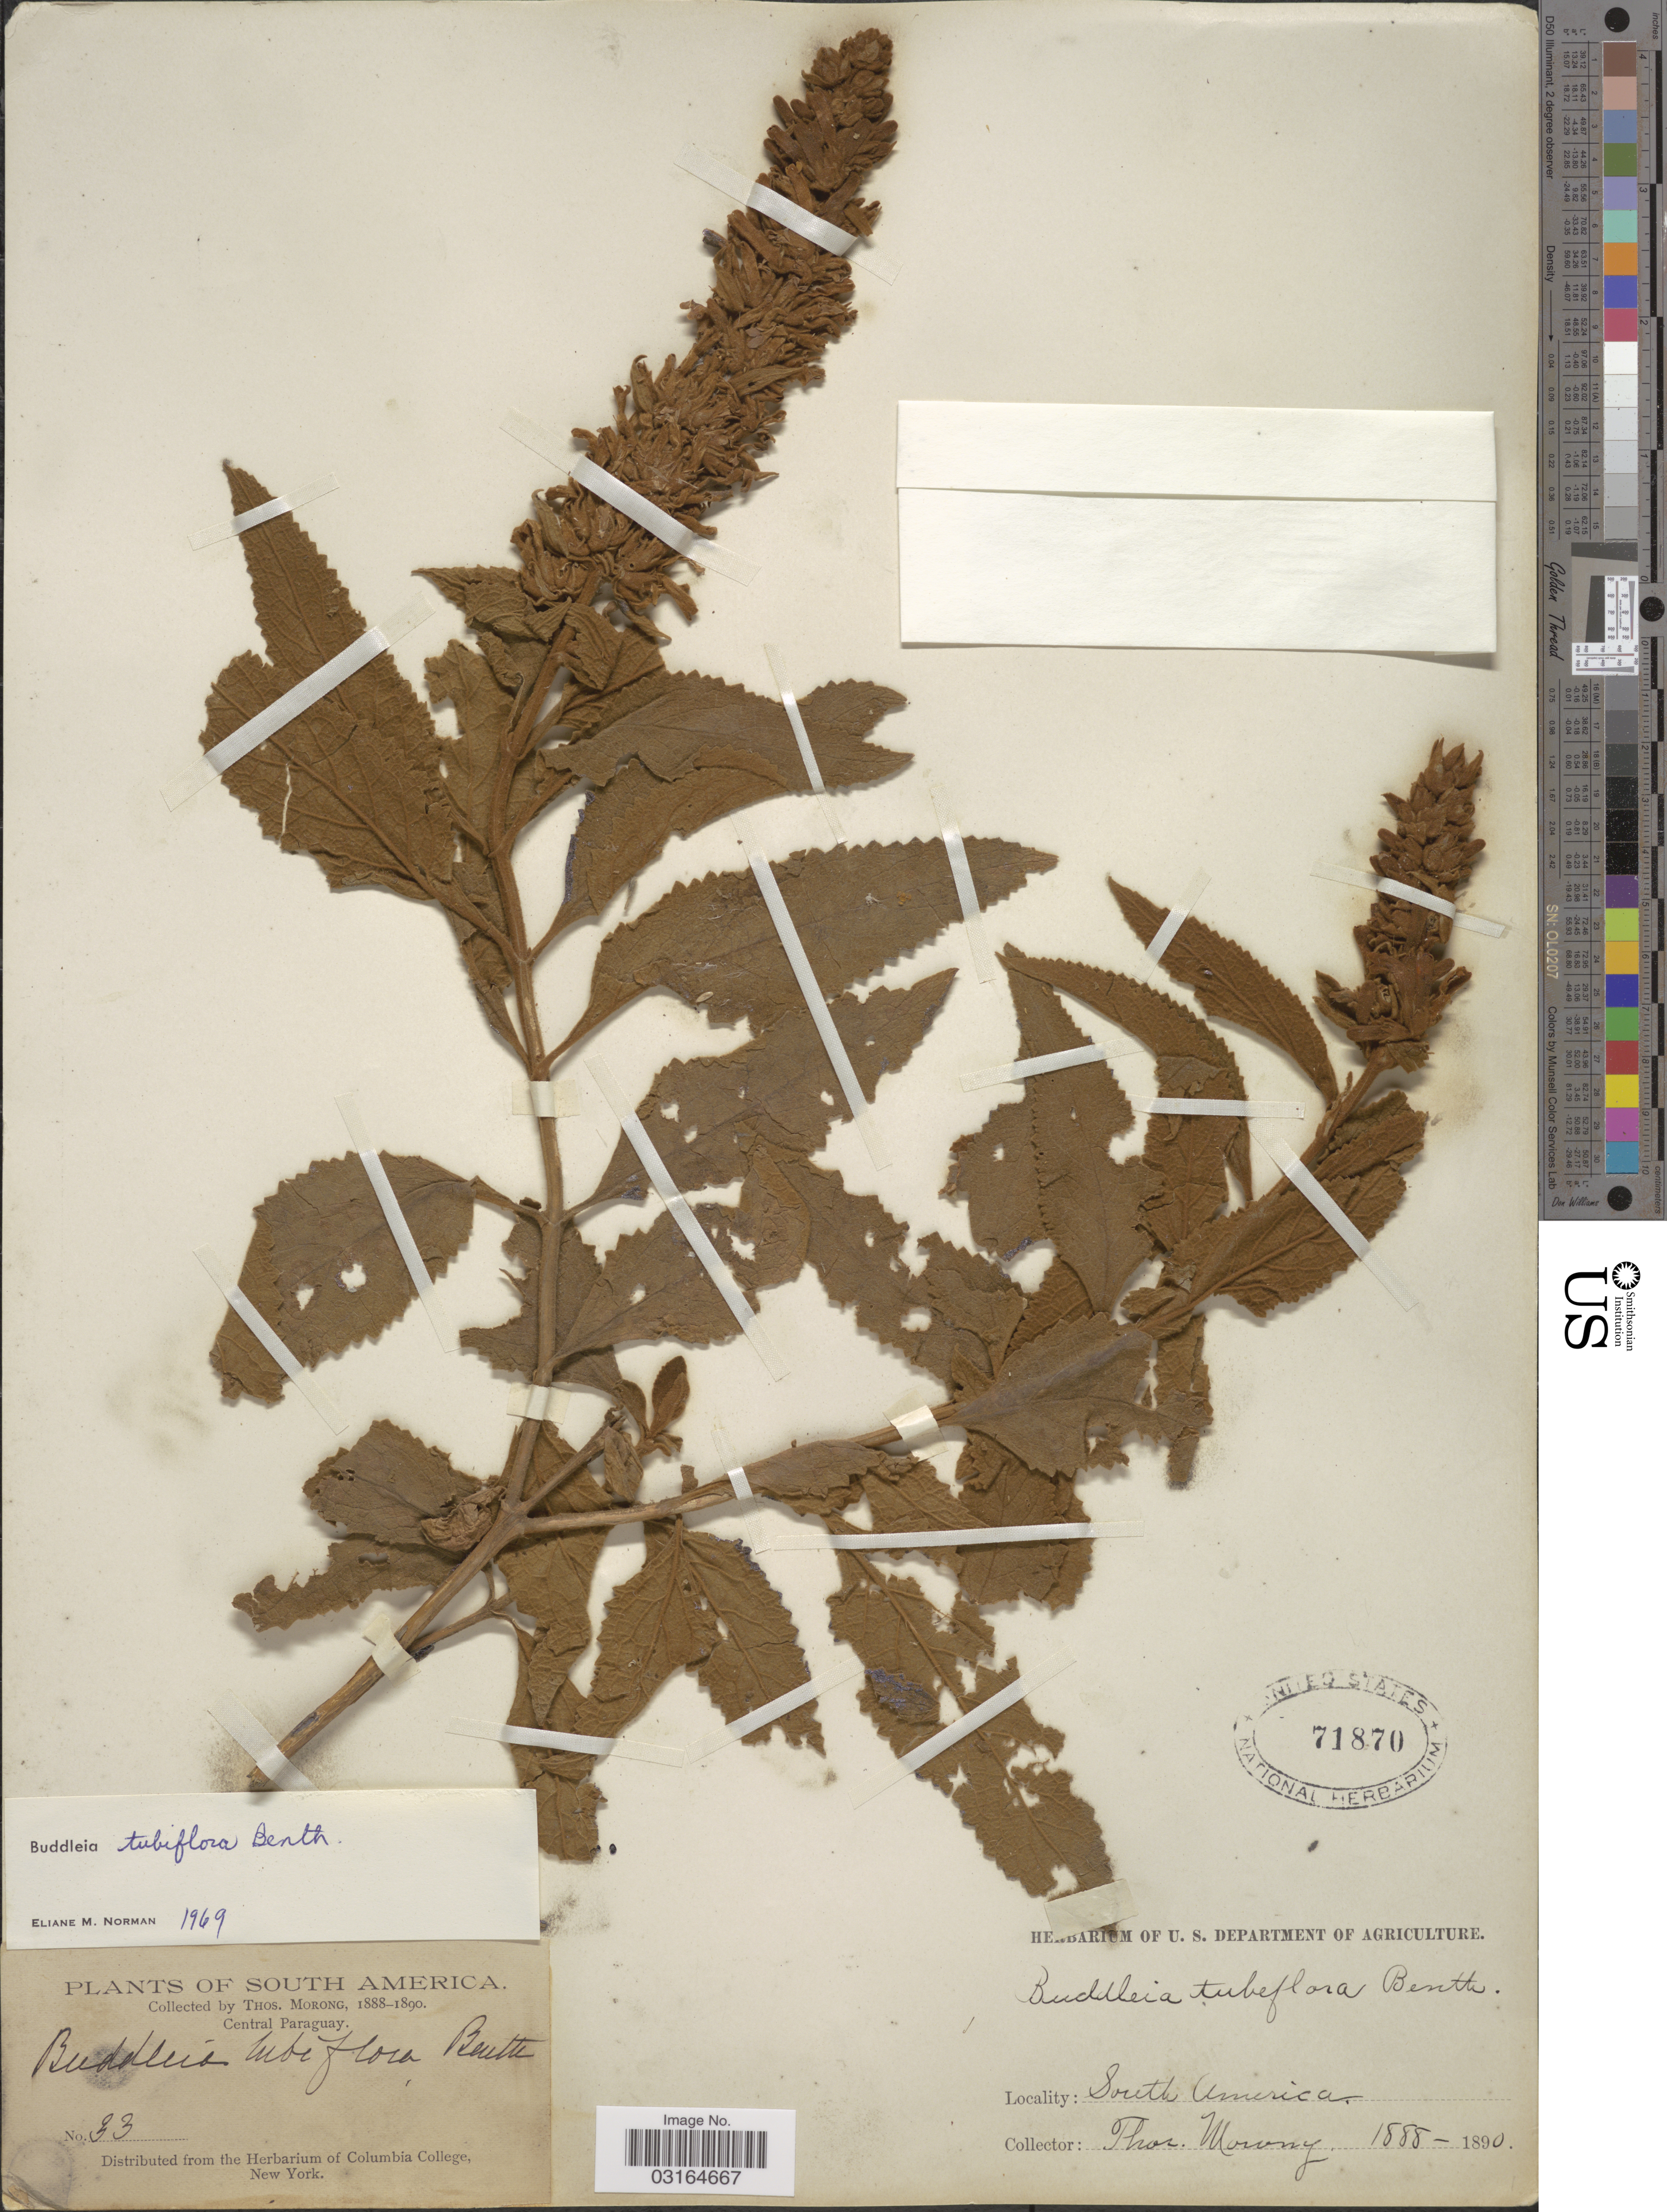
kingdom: Plantae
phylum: Tracheophyta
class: Magnoliopsida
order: Lamiales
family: Scrophulariaceae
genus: Buddleja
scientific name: Buddleja tubiflora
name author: Benth.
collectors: ex herb. T. Morong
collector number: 33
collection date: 1888/1890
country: Paraguay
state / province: Central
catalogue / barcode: US 71870